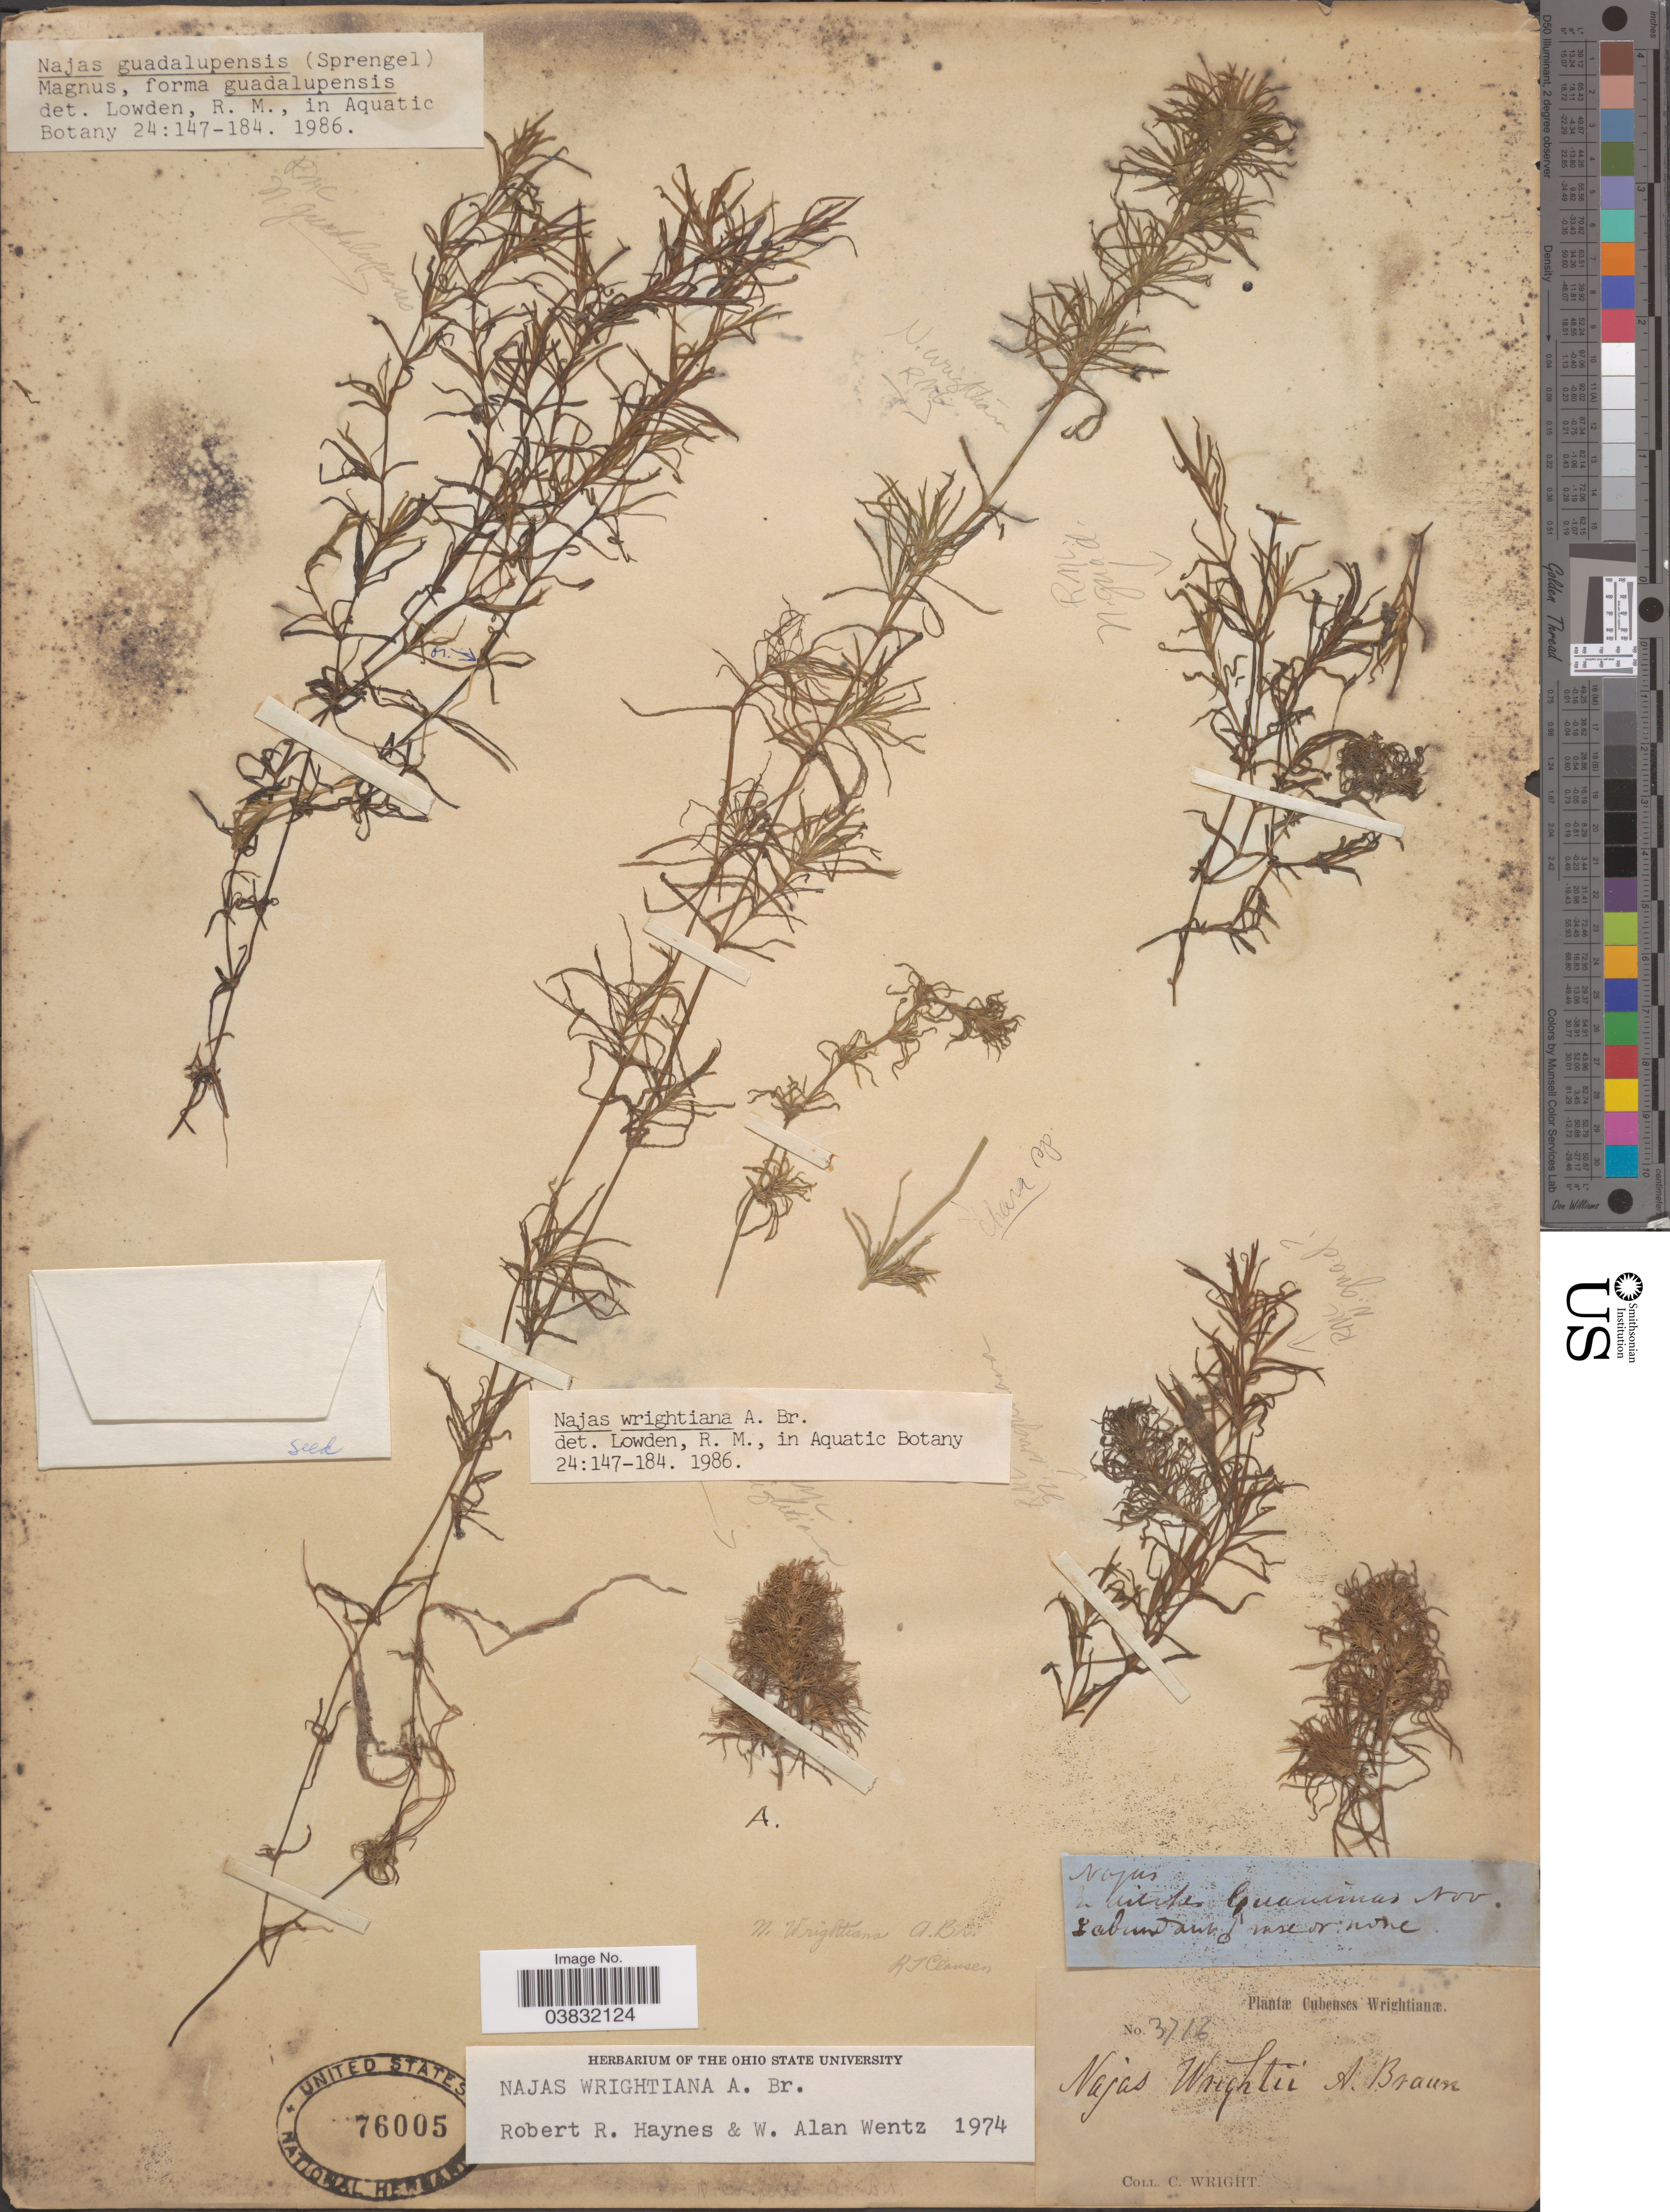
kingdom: Plantae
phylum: Tracheophyta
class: Liliopsida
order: Alismatales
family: Hydrocharitaceae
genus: Najas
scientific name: Najas wrightiana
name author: A. Braun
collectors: C. Wright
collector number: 3716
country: Cuba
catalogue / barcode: US 76005